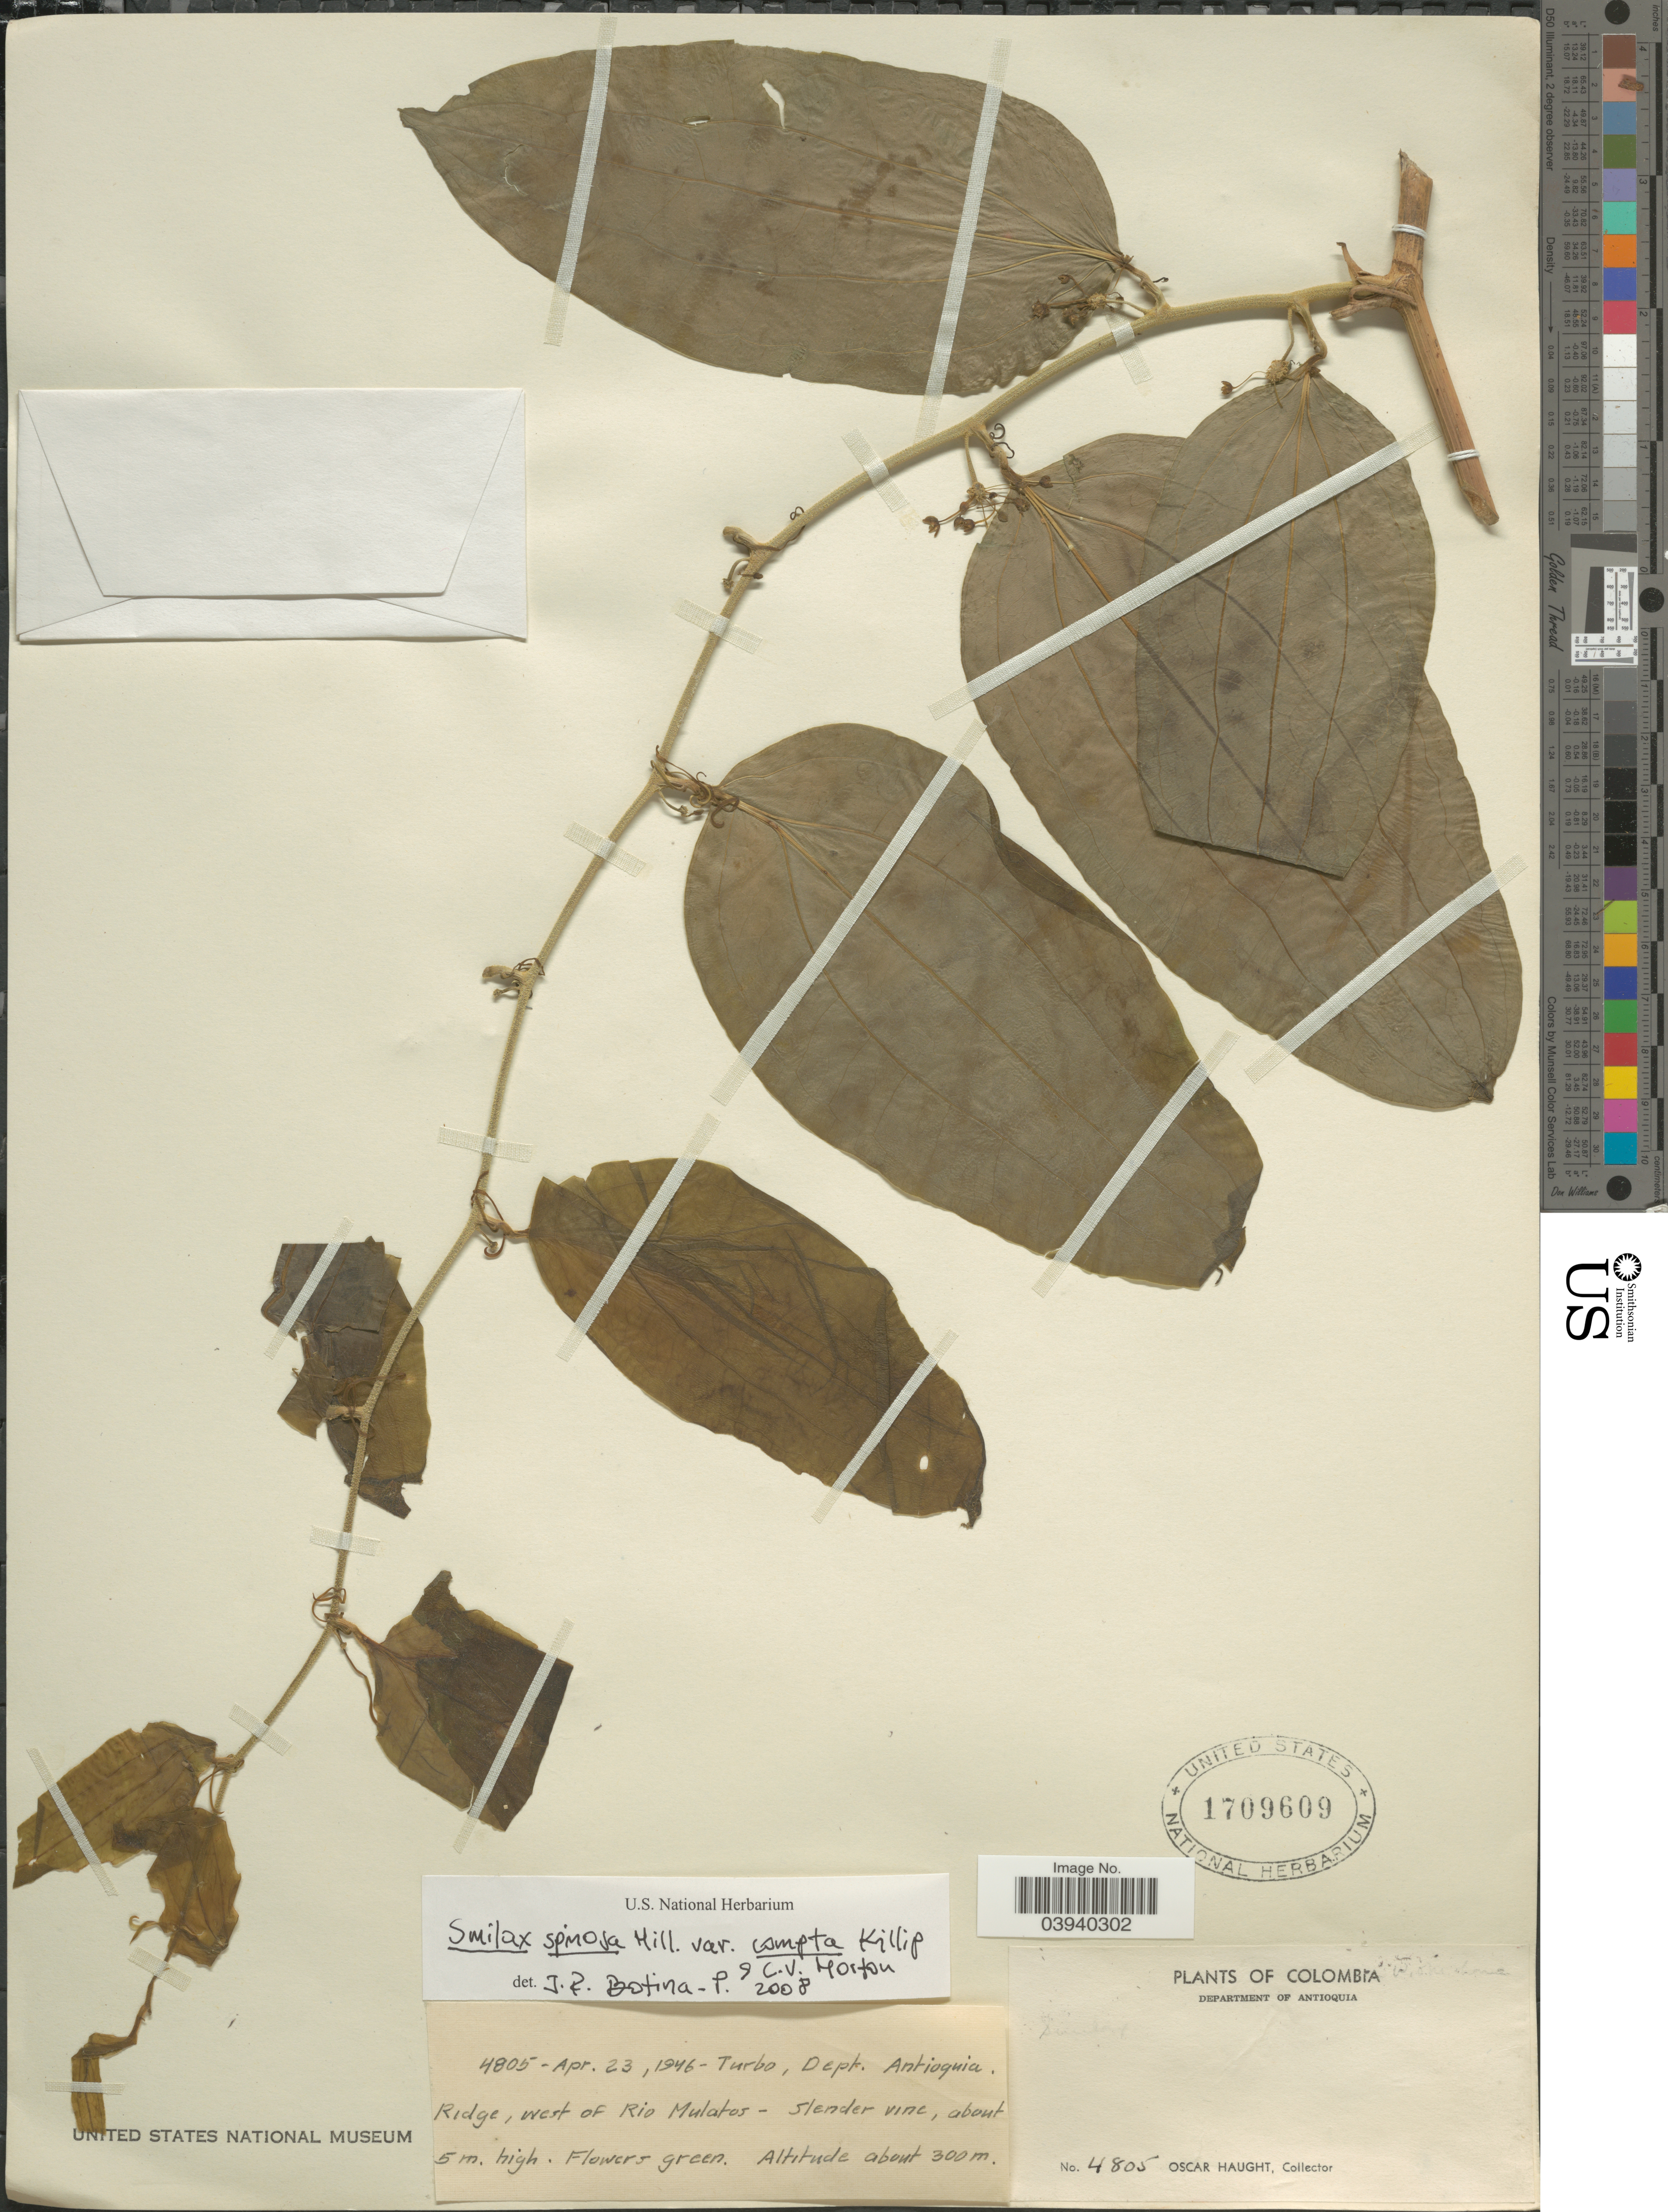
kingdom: Plantae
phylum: Tracheophyta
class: Liliopsida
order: Liliales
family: Smilacaceae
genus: Smilax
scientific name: Smilax spinosa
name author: Mill.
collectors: O. L. Haught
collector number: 4805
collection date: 1946-04-23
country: Colombia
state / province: Antioquia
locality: Department of Antioquia. Turbo, Dept. Antioquia. Ridge, west of Rio Mulatos.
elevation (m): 300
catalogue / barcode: US 1709609